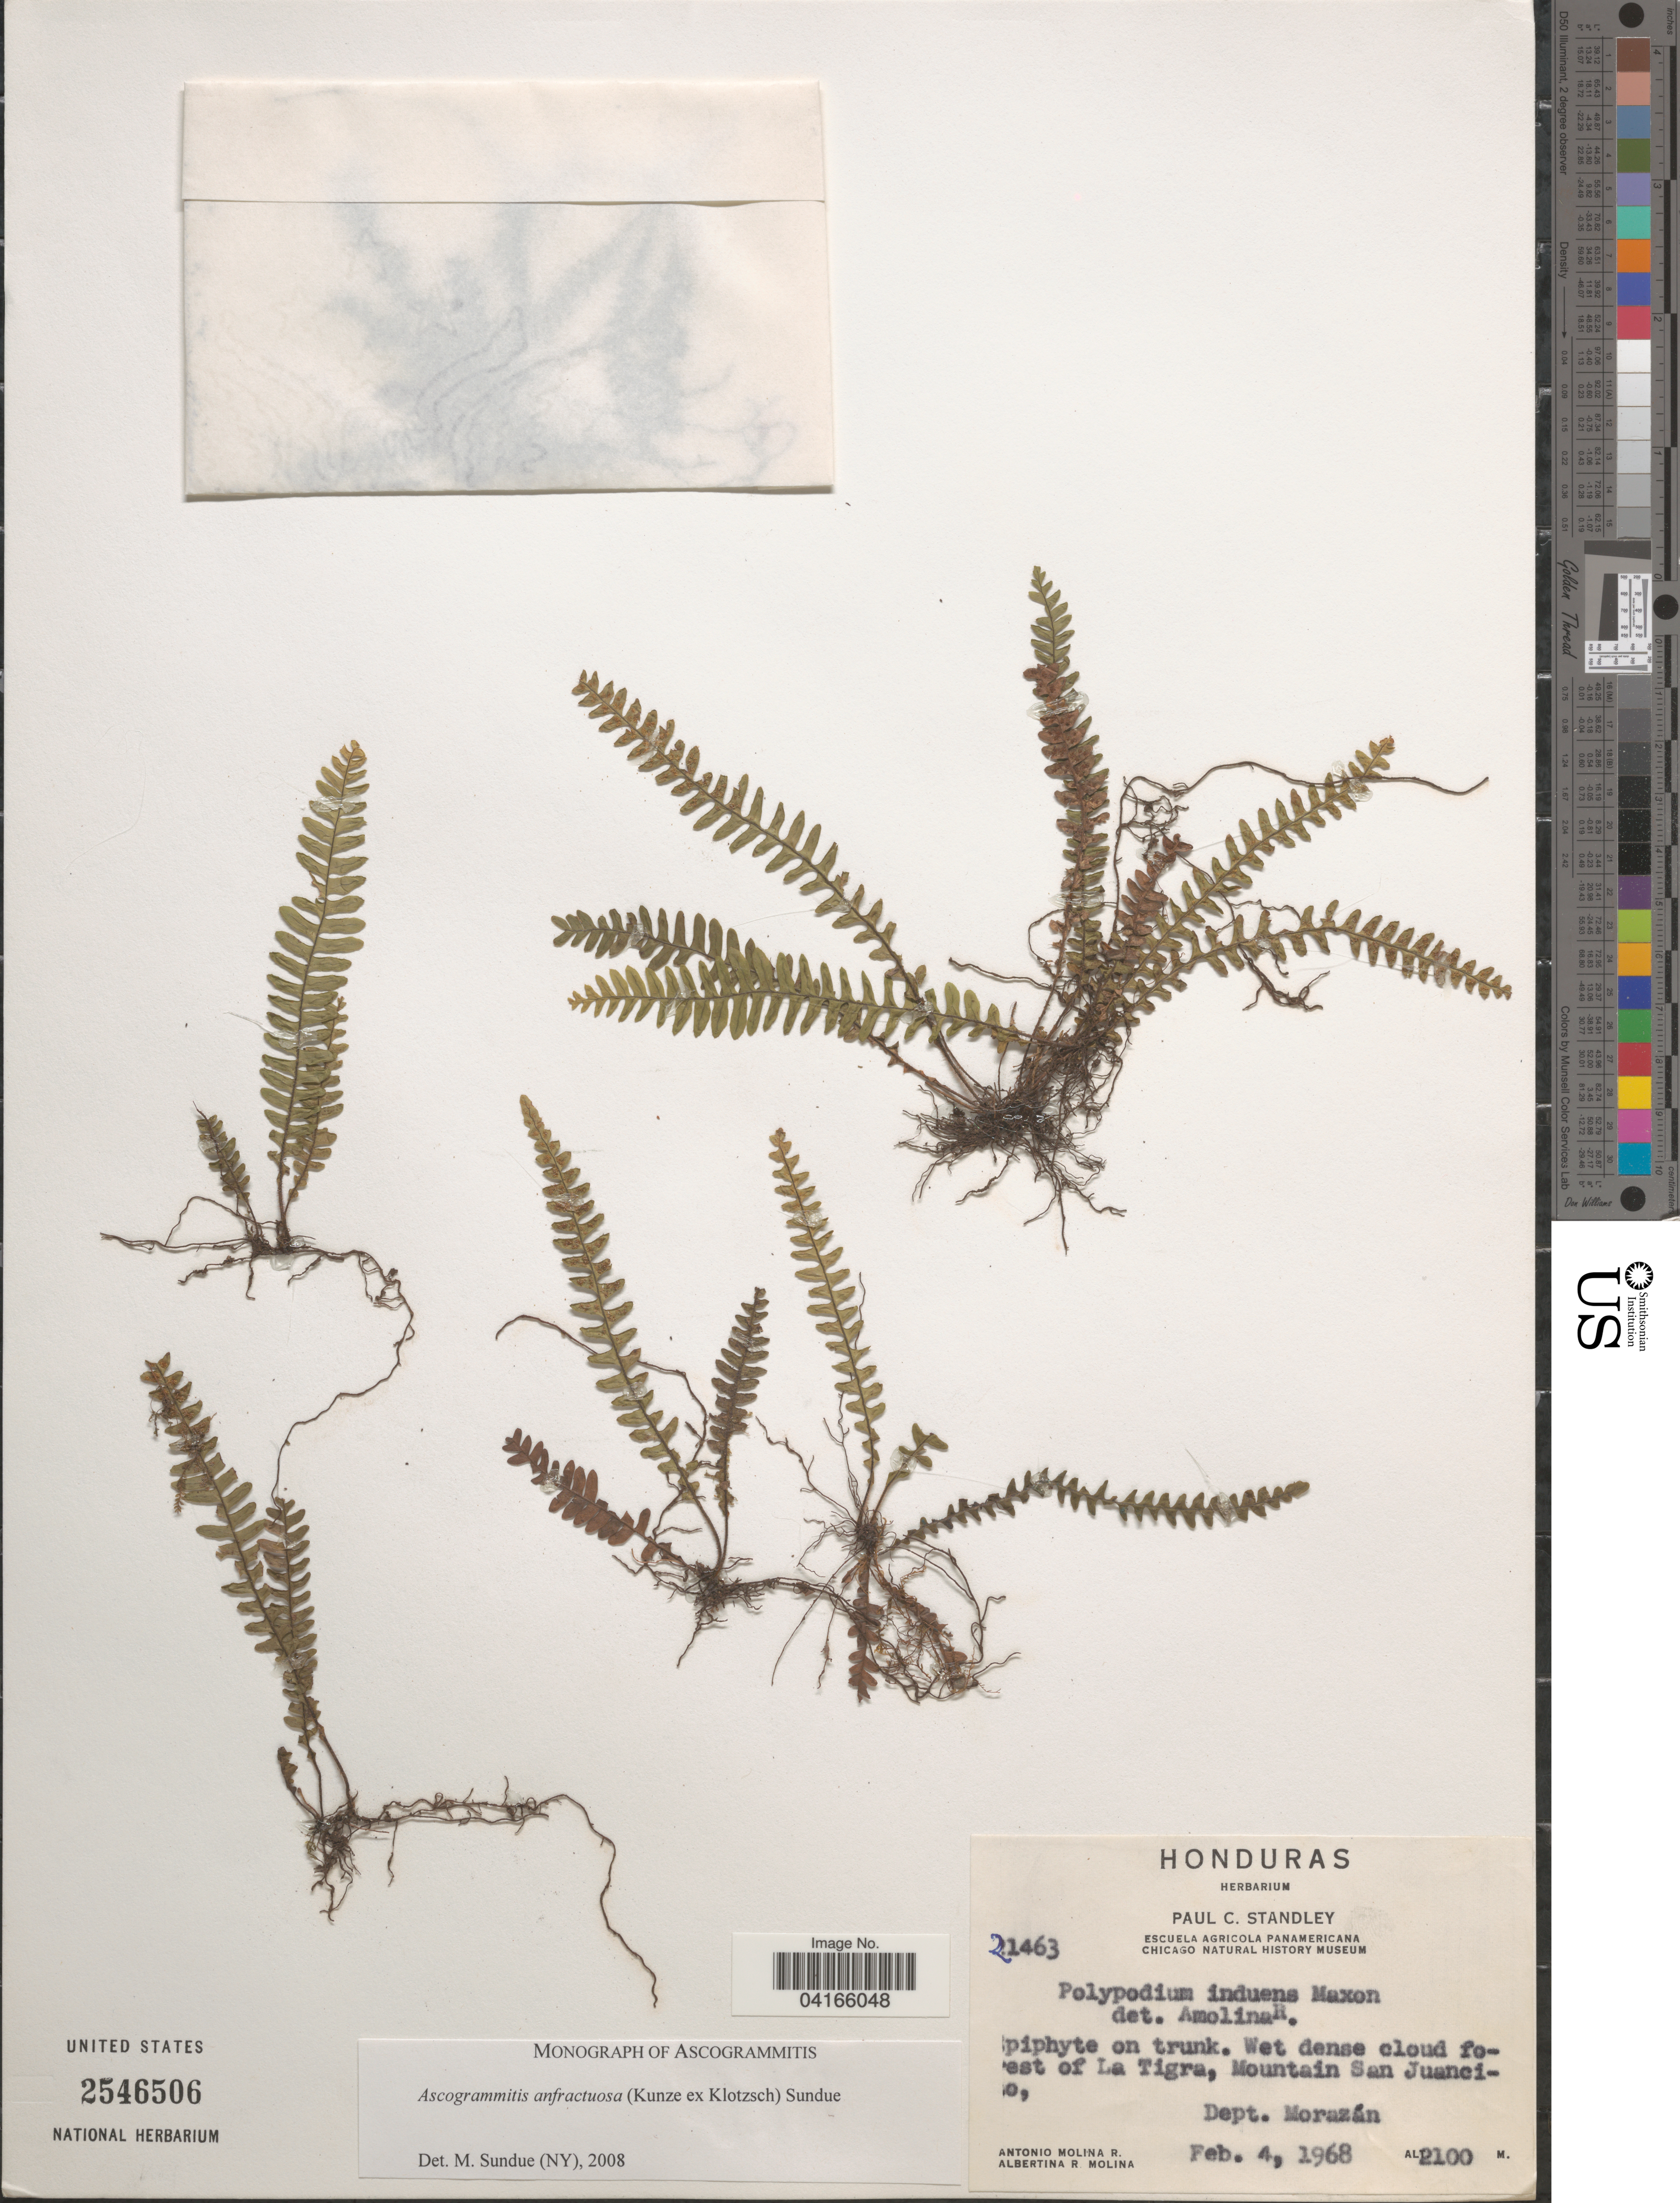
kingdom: Plantae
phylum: Tracheophyta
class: Polypodiopsida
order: Polypodiales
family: Polypodiaceae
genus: Ascogrammitis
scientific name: Ascogrammitis anfractuosa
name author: (Kunze ex Klotzsch) Sundue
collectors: A. Molina R. & A. R. Molina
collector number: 21463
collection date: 1968-02-04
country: Honduras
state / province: Fco. Morazán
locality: Wet dense forest of La Tigra, Mountain San Juancito, Dept. Morazán.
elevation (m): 2100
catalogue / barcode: US 2546506